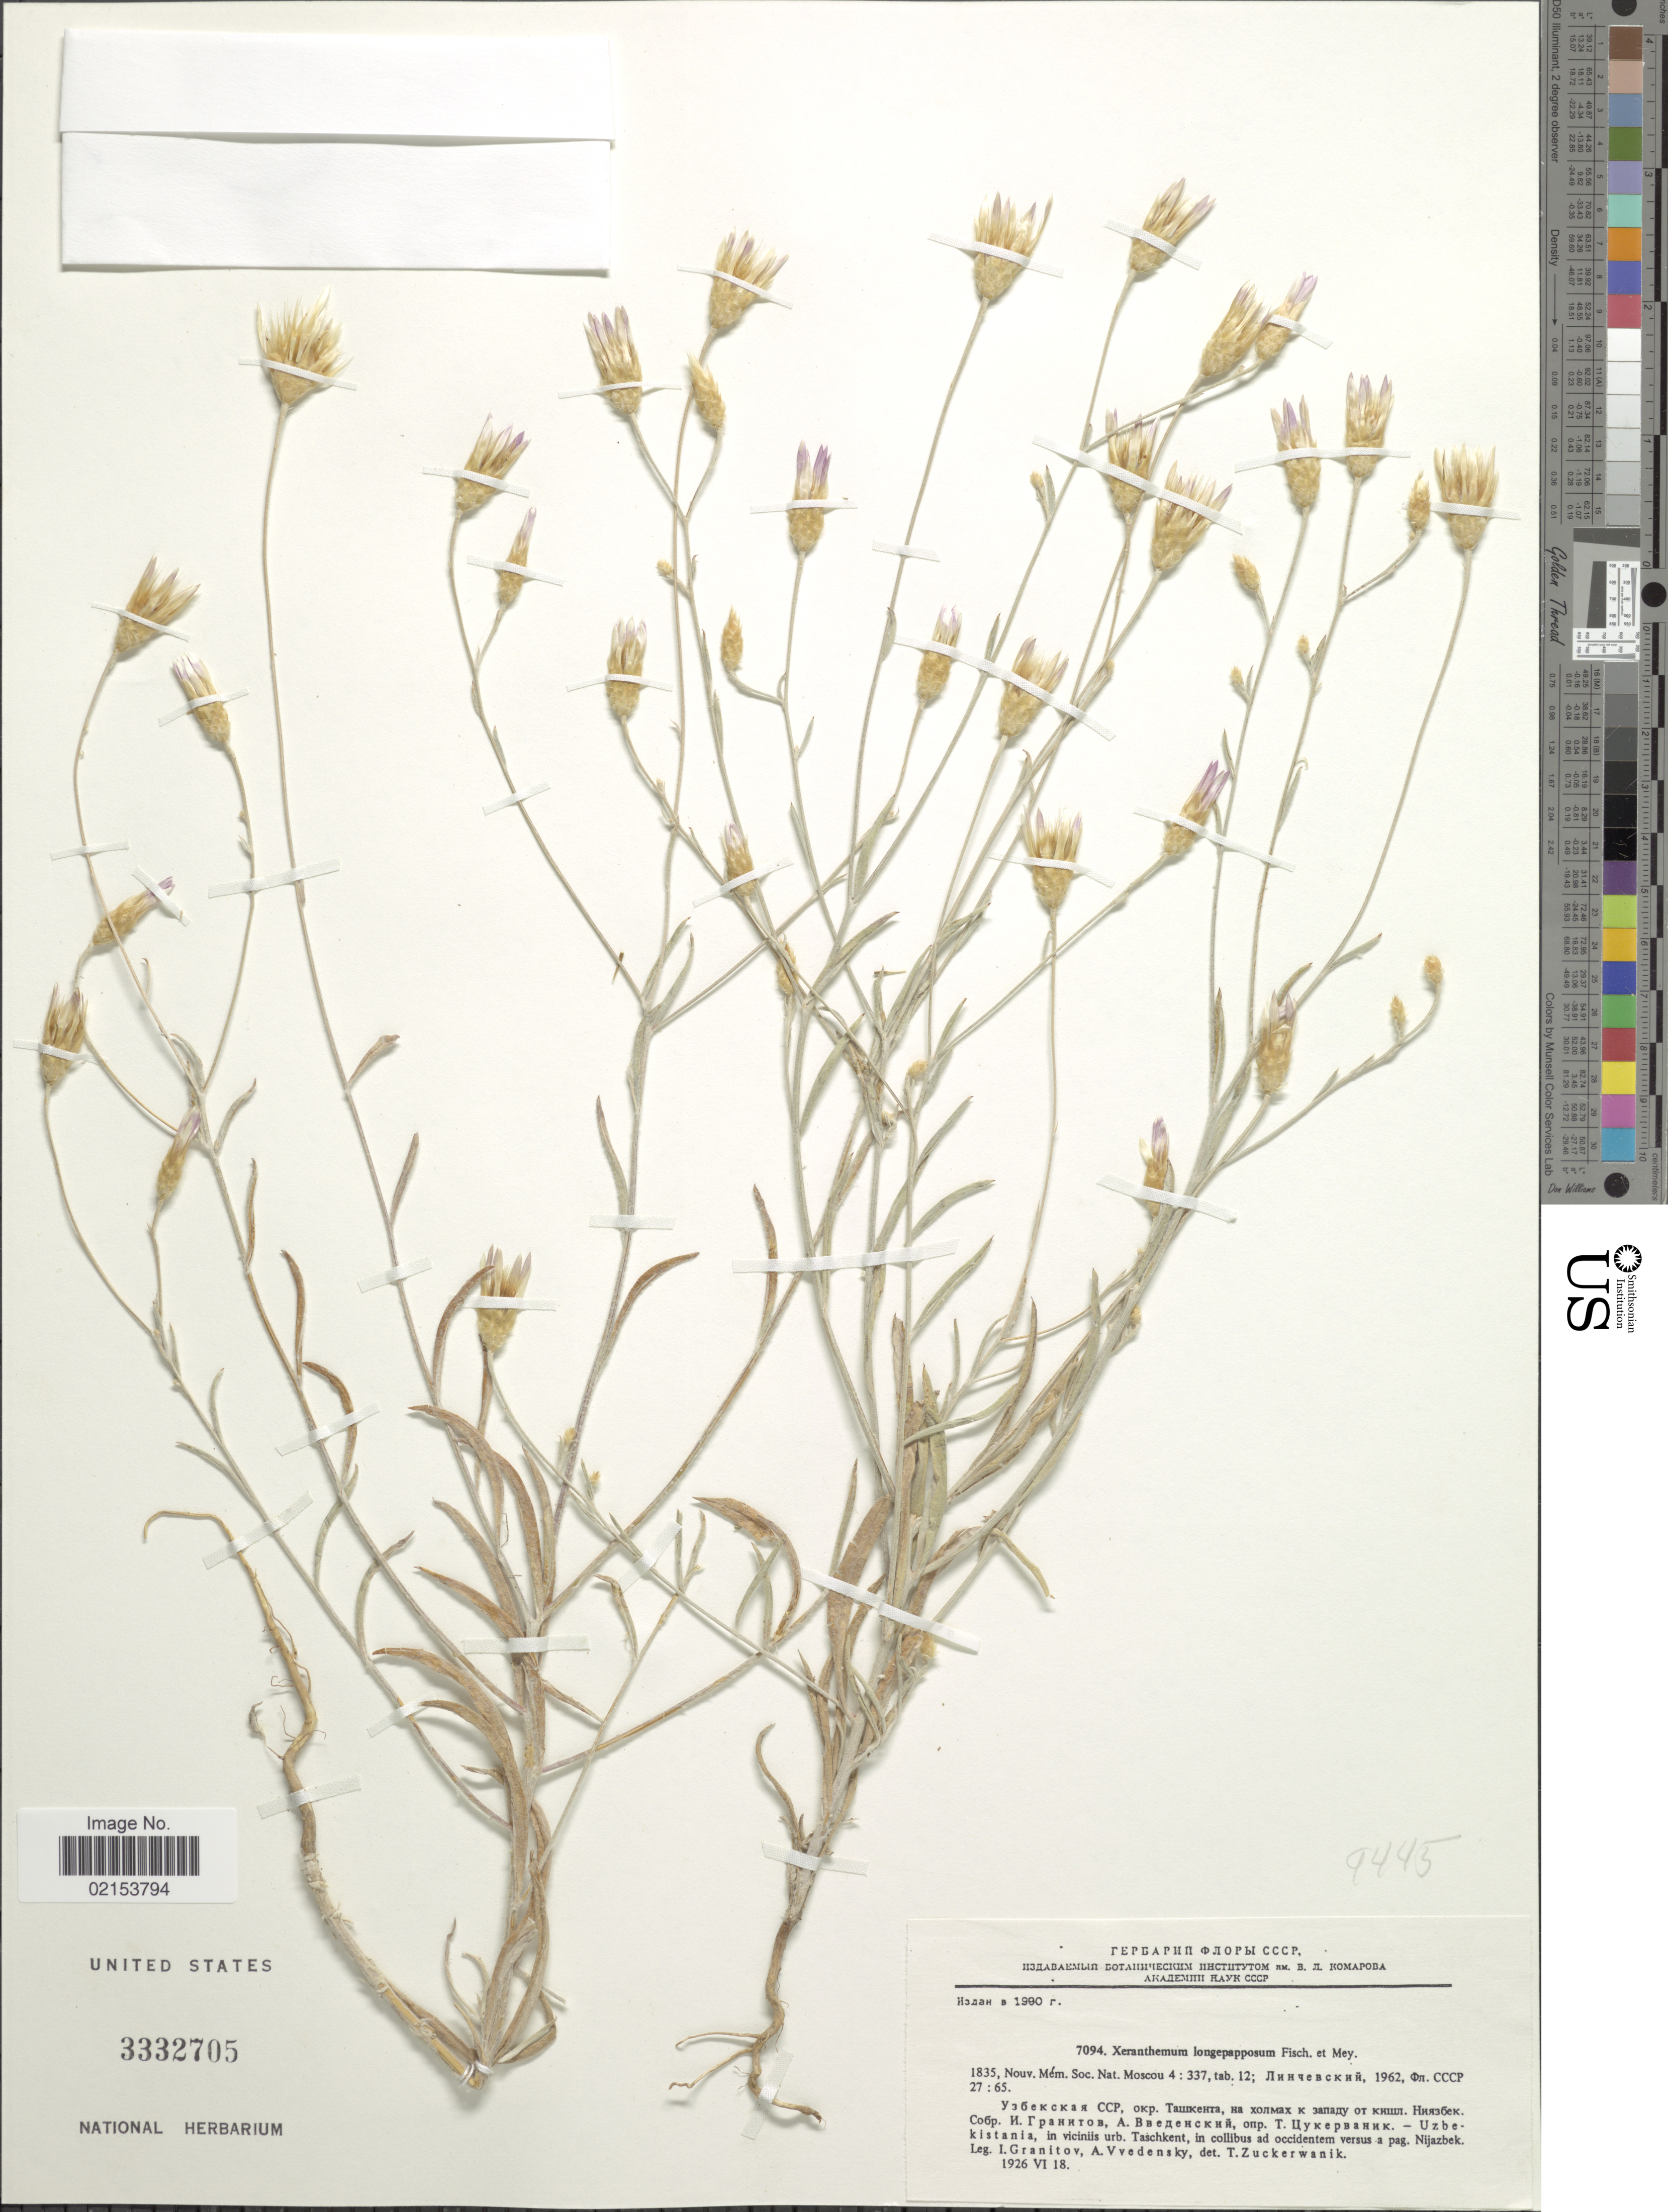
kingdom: Plantae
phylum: Tracheophyta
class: Magnoliopsida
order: Asterales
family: Asteraceae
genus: Xeranthemum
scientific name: Xeranthemum longepapposum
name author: Fisch. & C.A. Mey.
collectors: I. Granitov & A. Vvedensky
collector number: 7094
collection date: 1926-06-18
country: Uzbekistan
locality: In viciniis urb. Tashkent, in collibus ad occidentem versus a pag. Nijazbek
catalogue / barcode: US 3332705